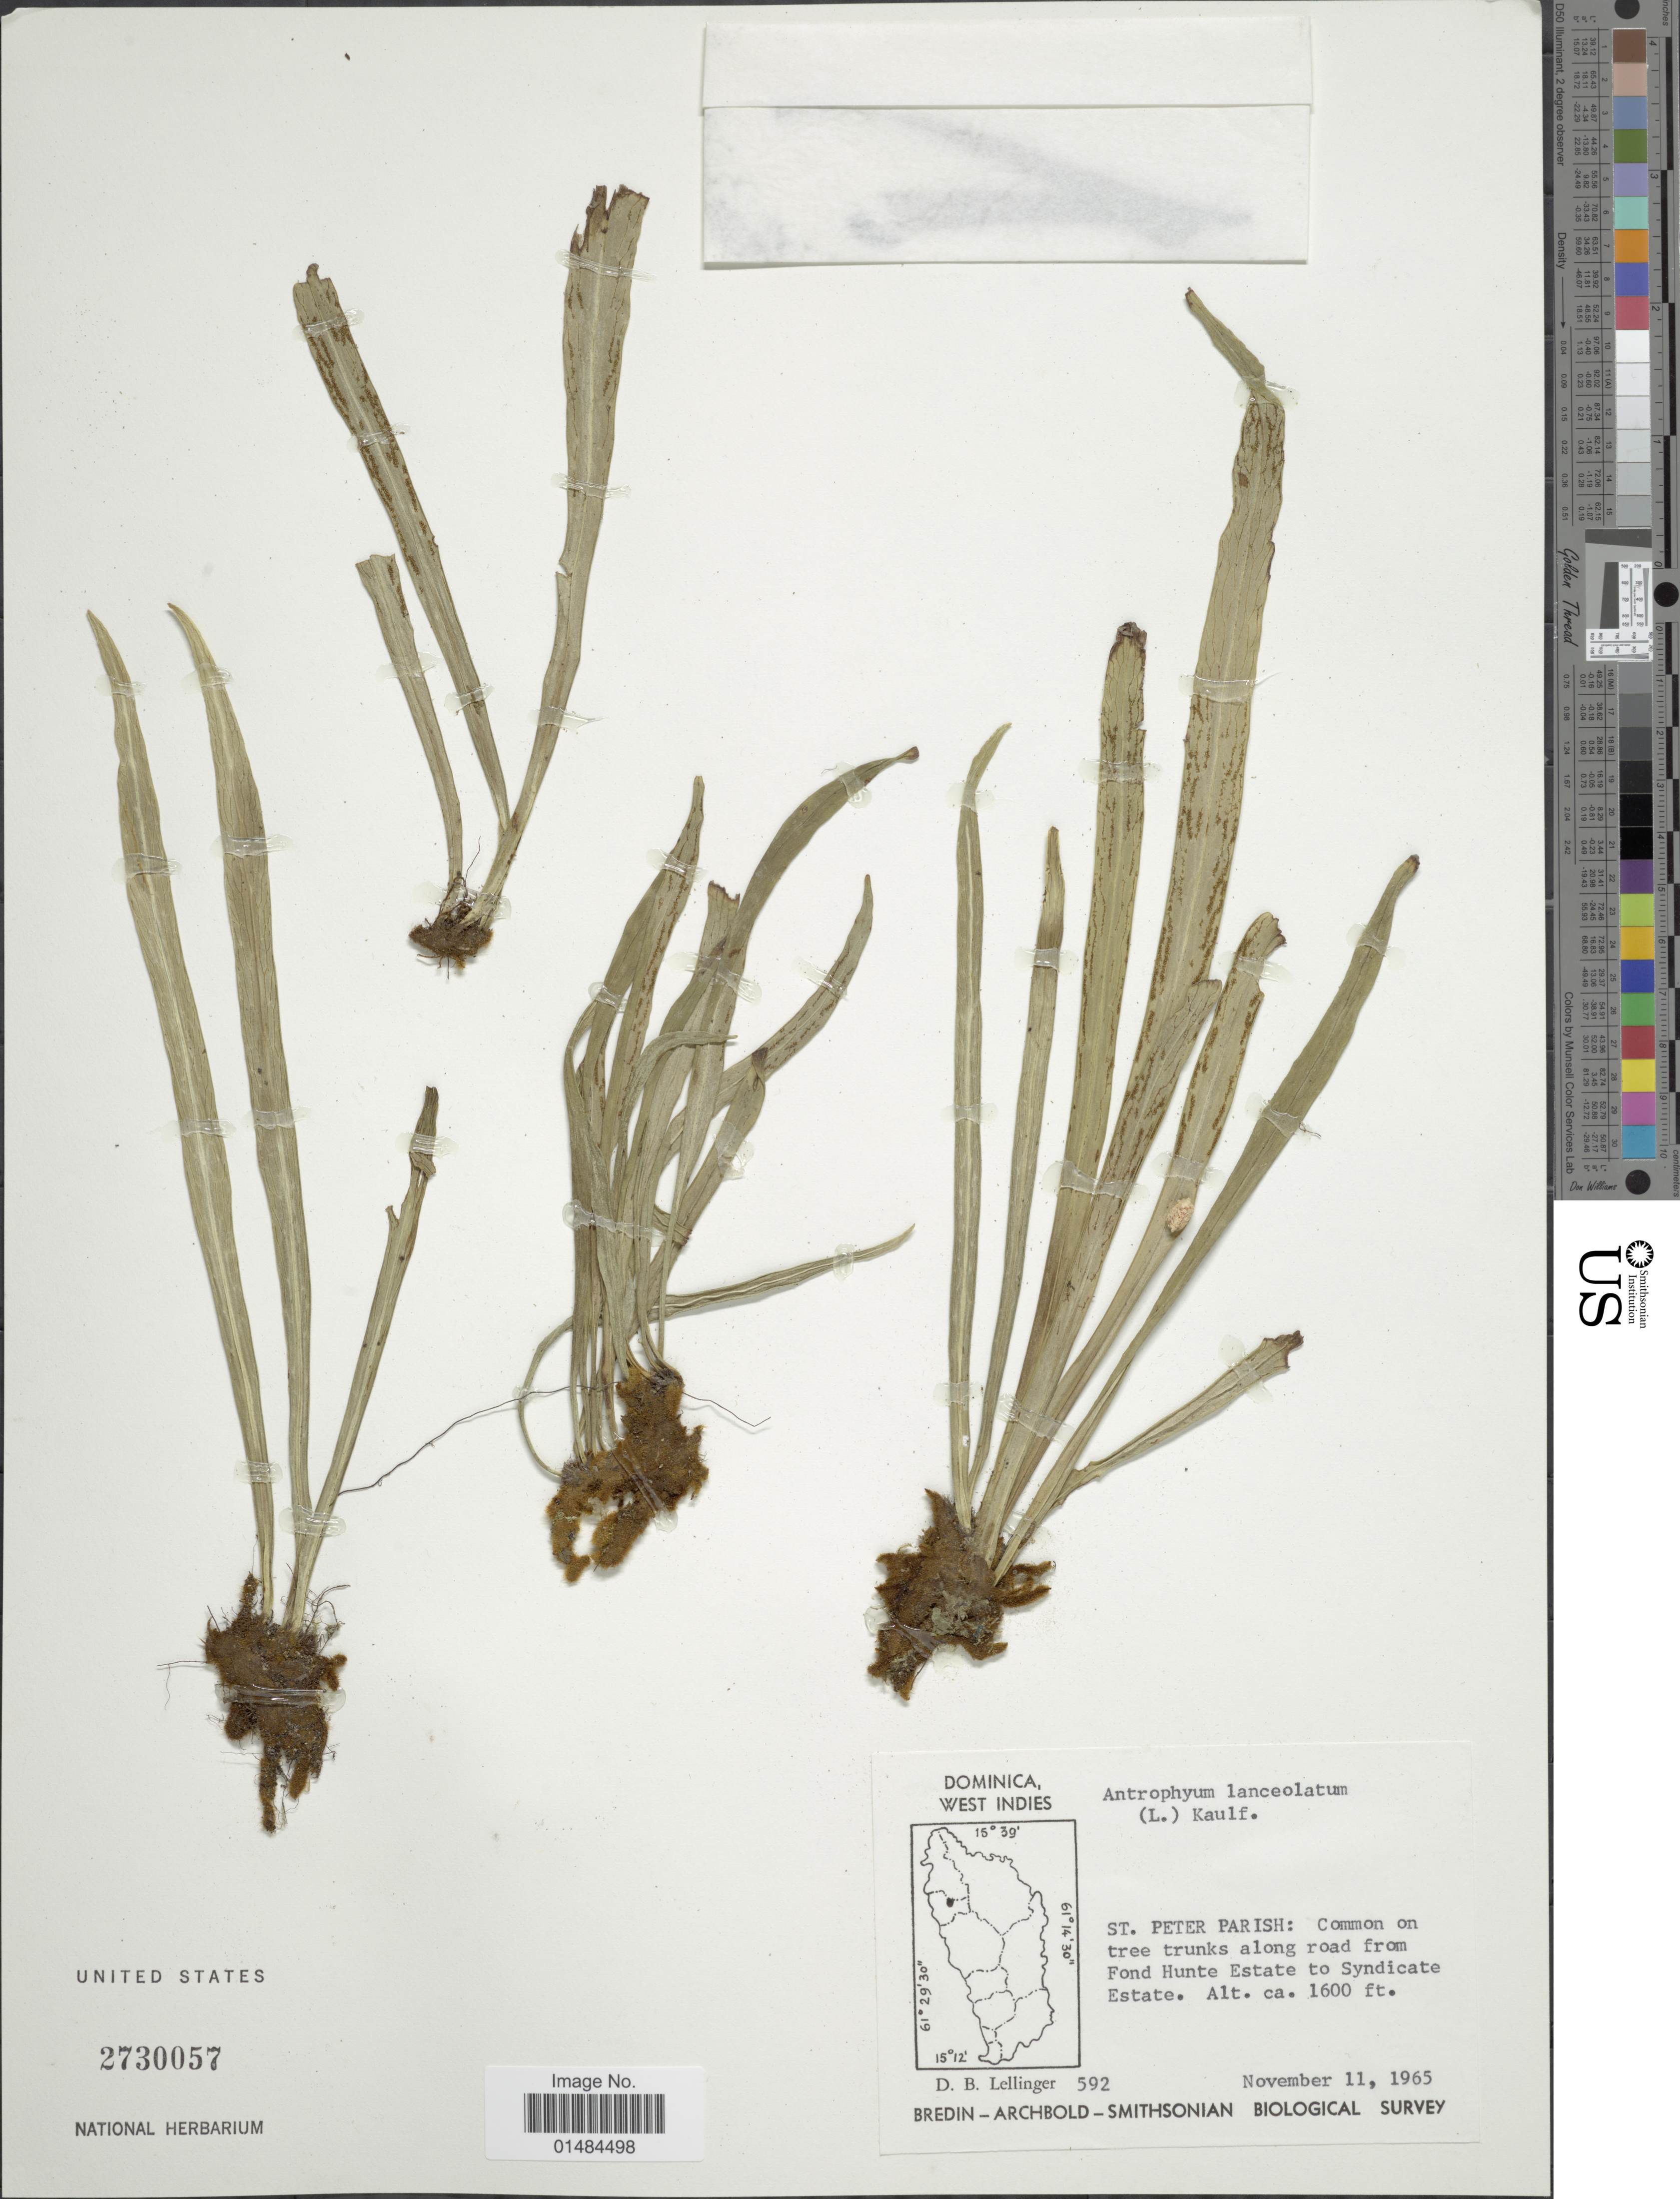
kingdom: Plantae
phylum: Tracheophyta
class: Polypodiopsida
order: Polypodiales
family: Pteridaceae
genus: Polytaenium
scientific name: Polytaenium lanceolatum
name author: (L.) Desv.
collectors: D. B. Lellinger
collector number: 592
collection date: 1965-11-11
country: Dominica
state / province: St. Peter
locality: Dominica, West Indies. St. Peter Parish: Common on tree trunks along road from Fond Hunte Estate to Syndicate Estate.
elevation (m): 488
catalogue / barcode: US 2730057